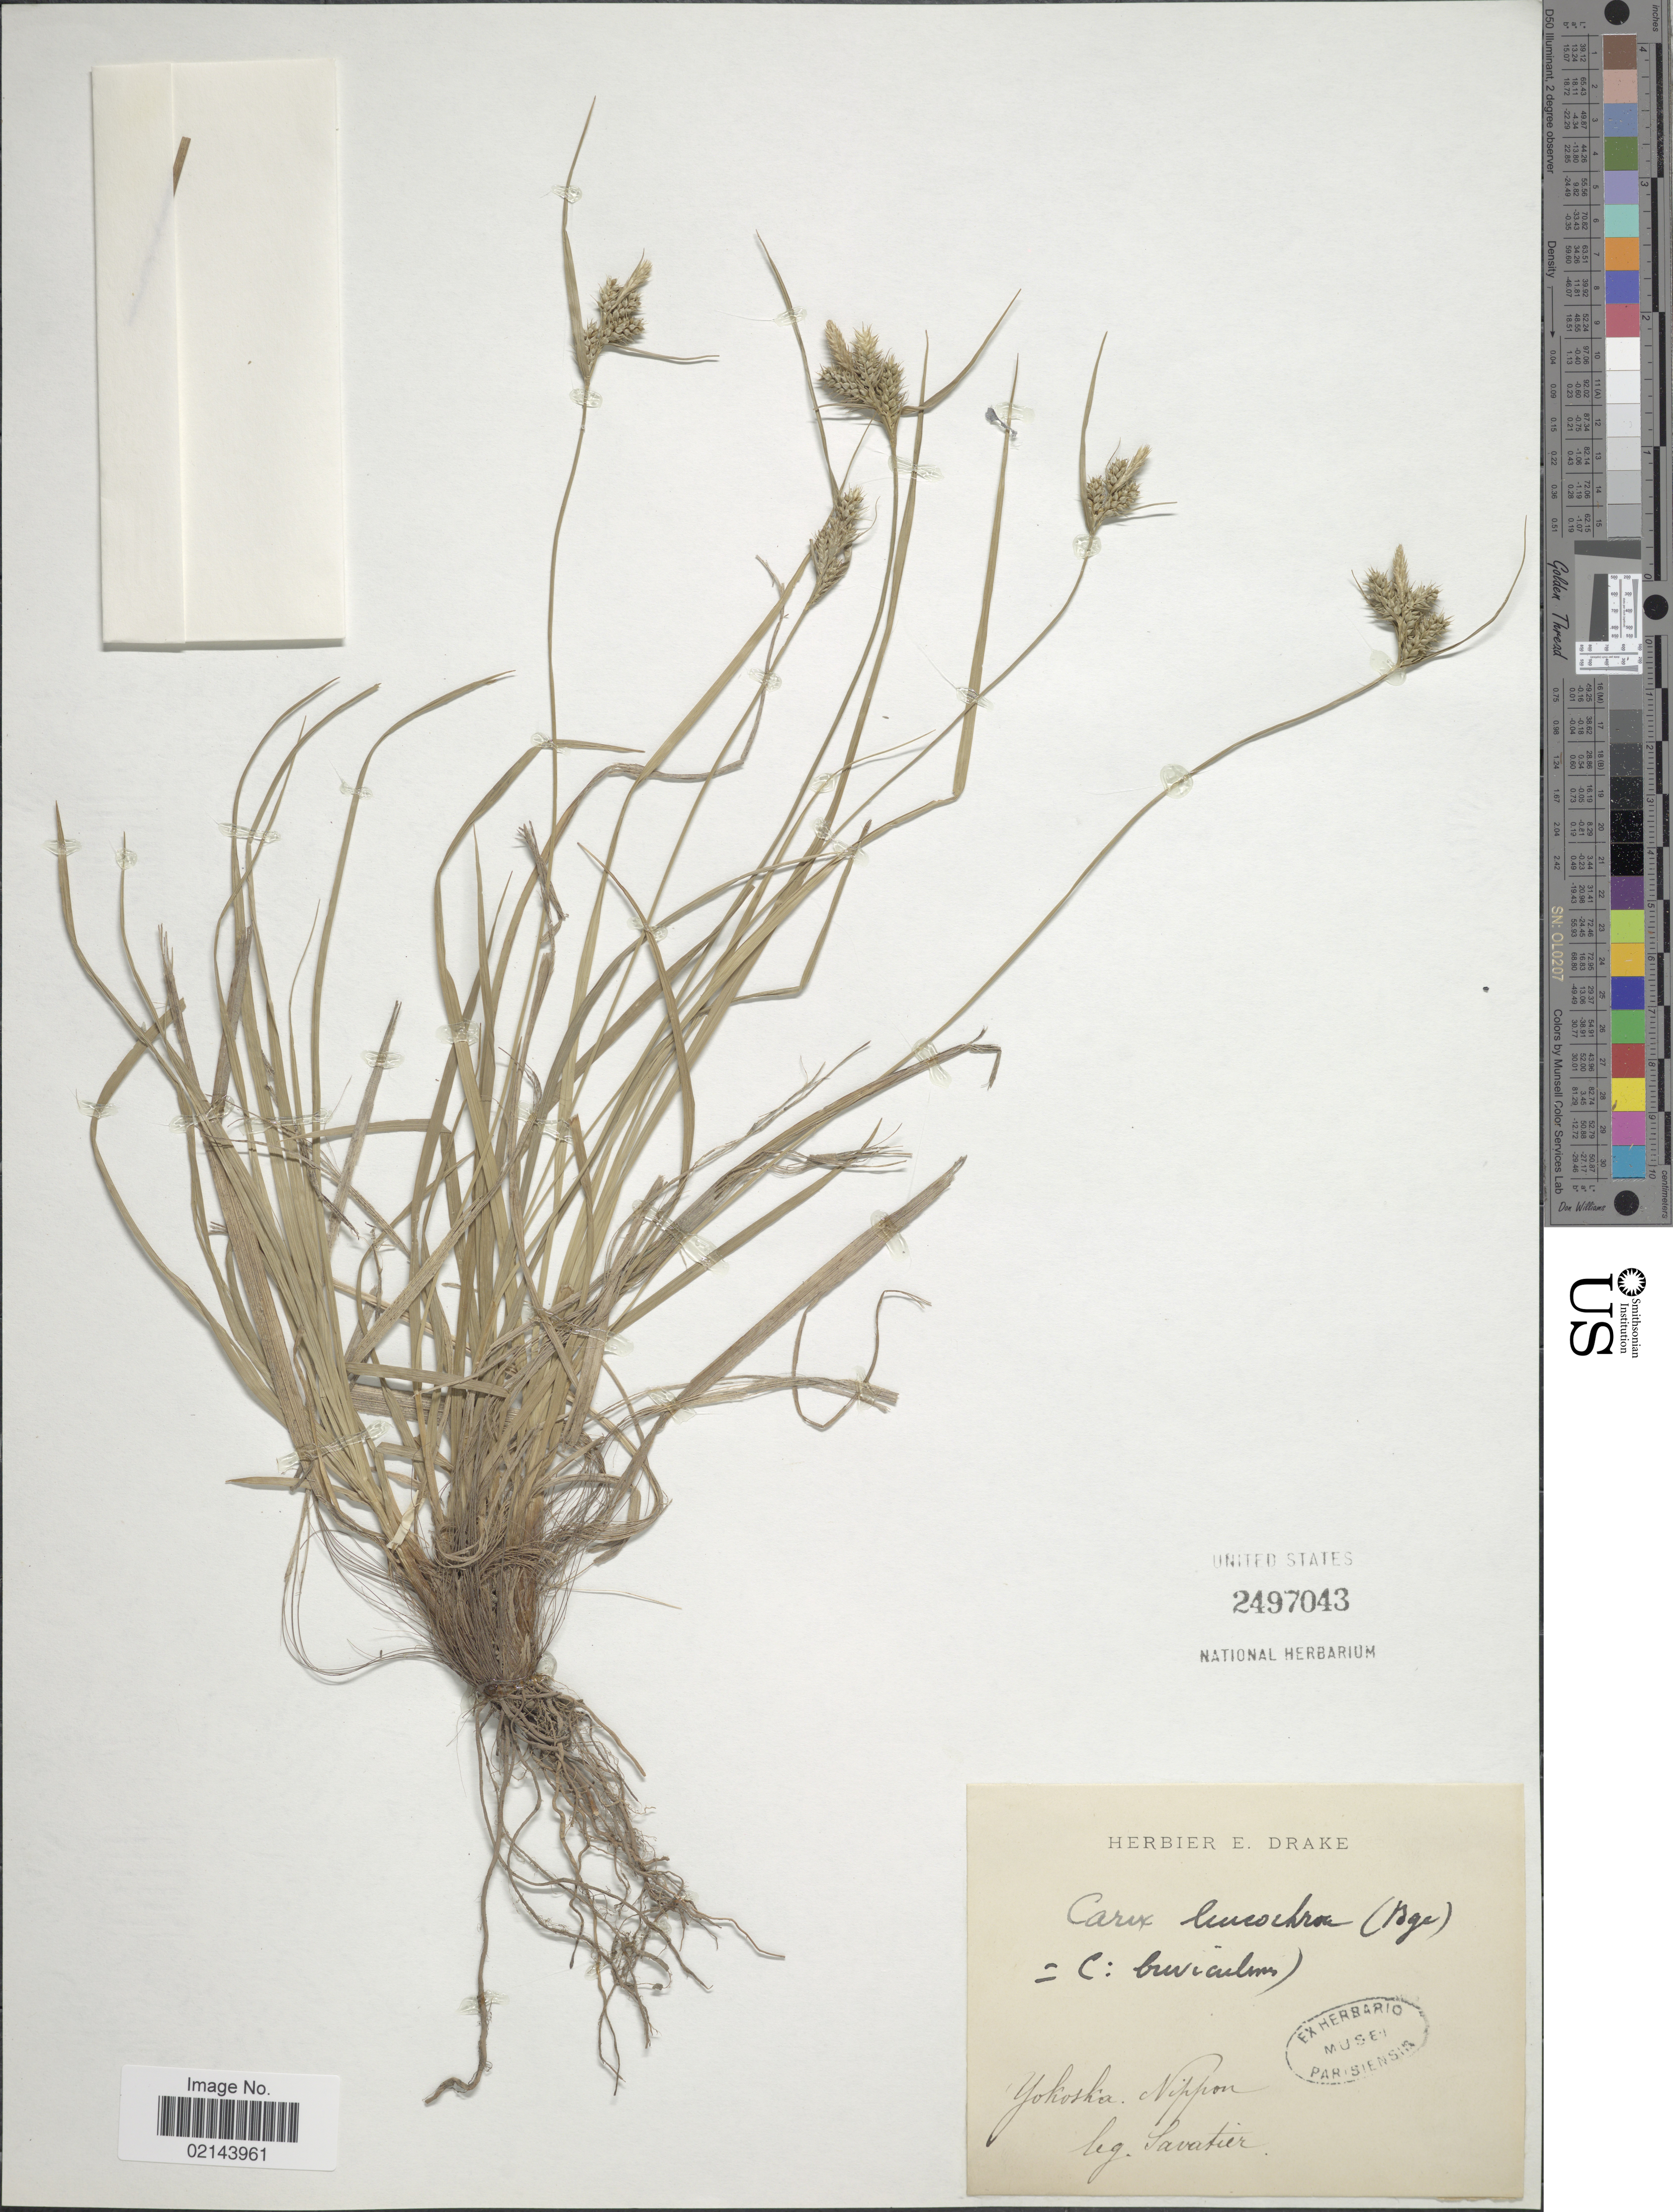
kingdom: Plantae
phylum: Tracheophyta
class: Liliopsida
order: Poales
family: Cyperaceae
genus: Carex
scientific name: Carex breviculmis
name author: R. Br.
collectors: Savatier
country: Japan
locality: Yokoska, Nippon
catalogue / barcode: US 2497043